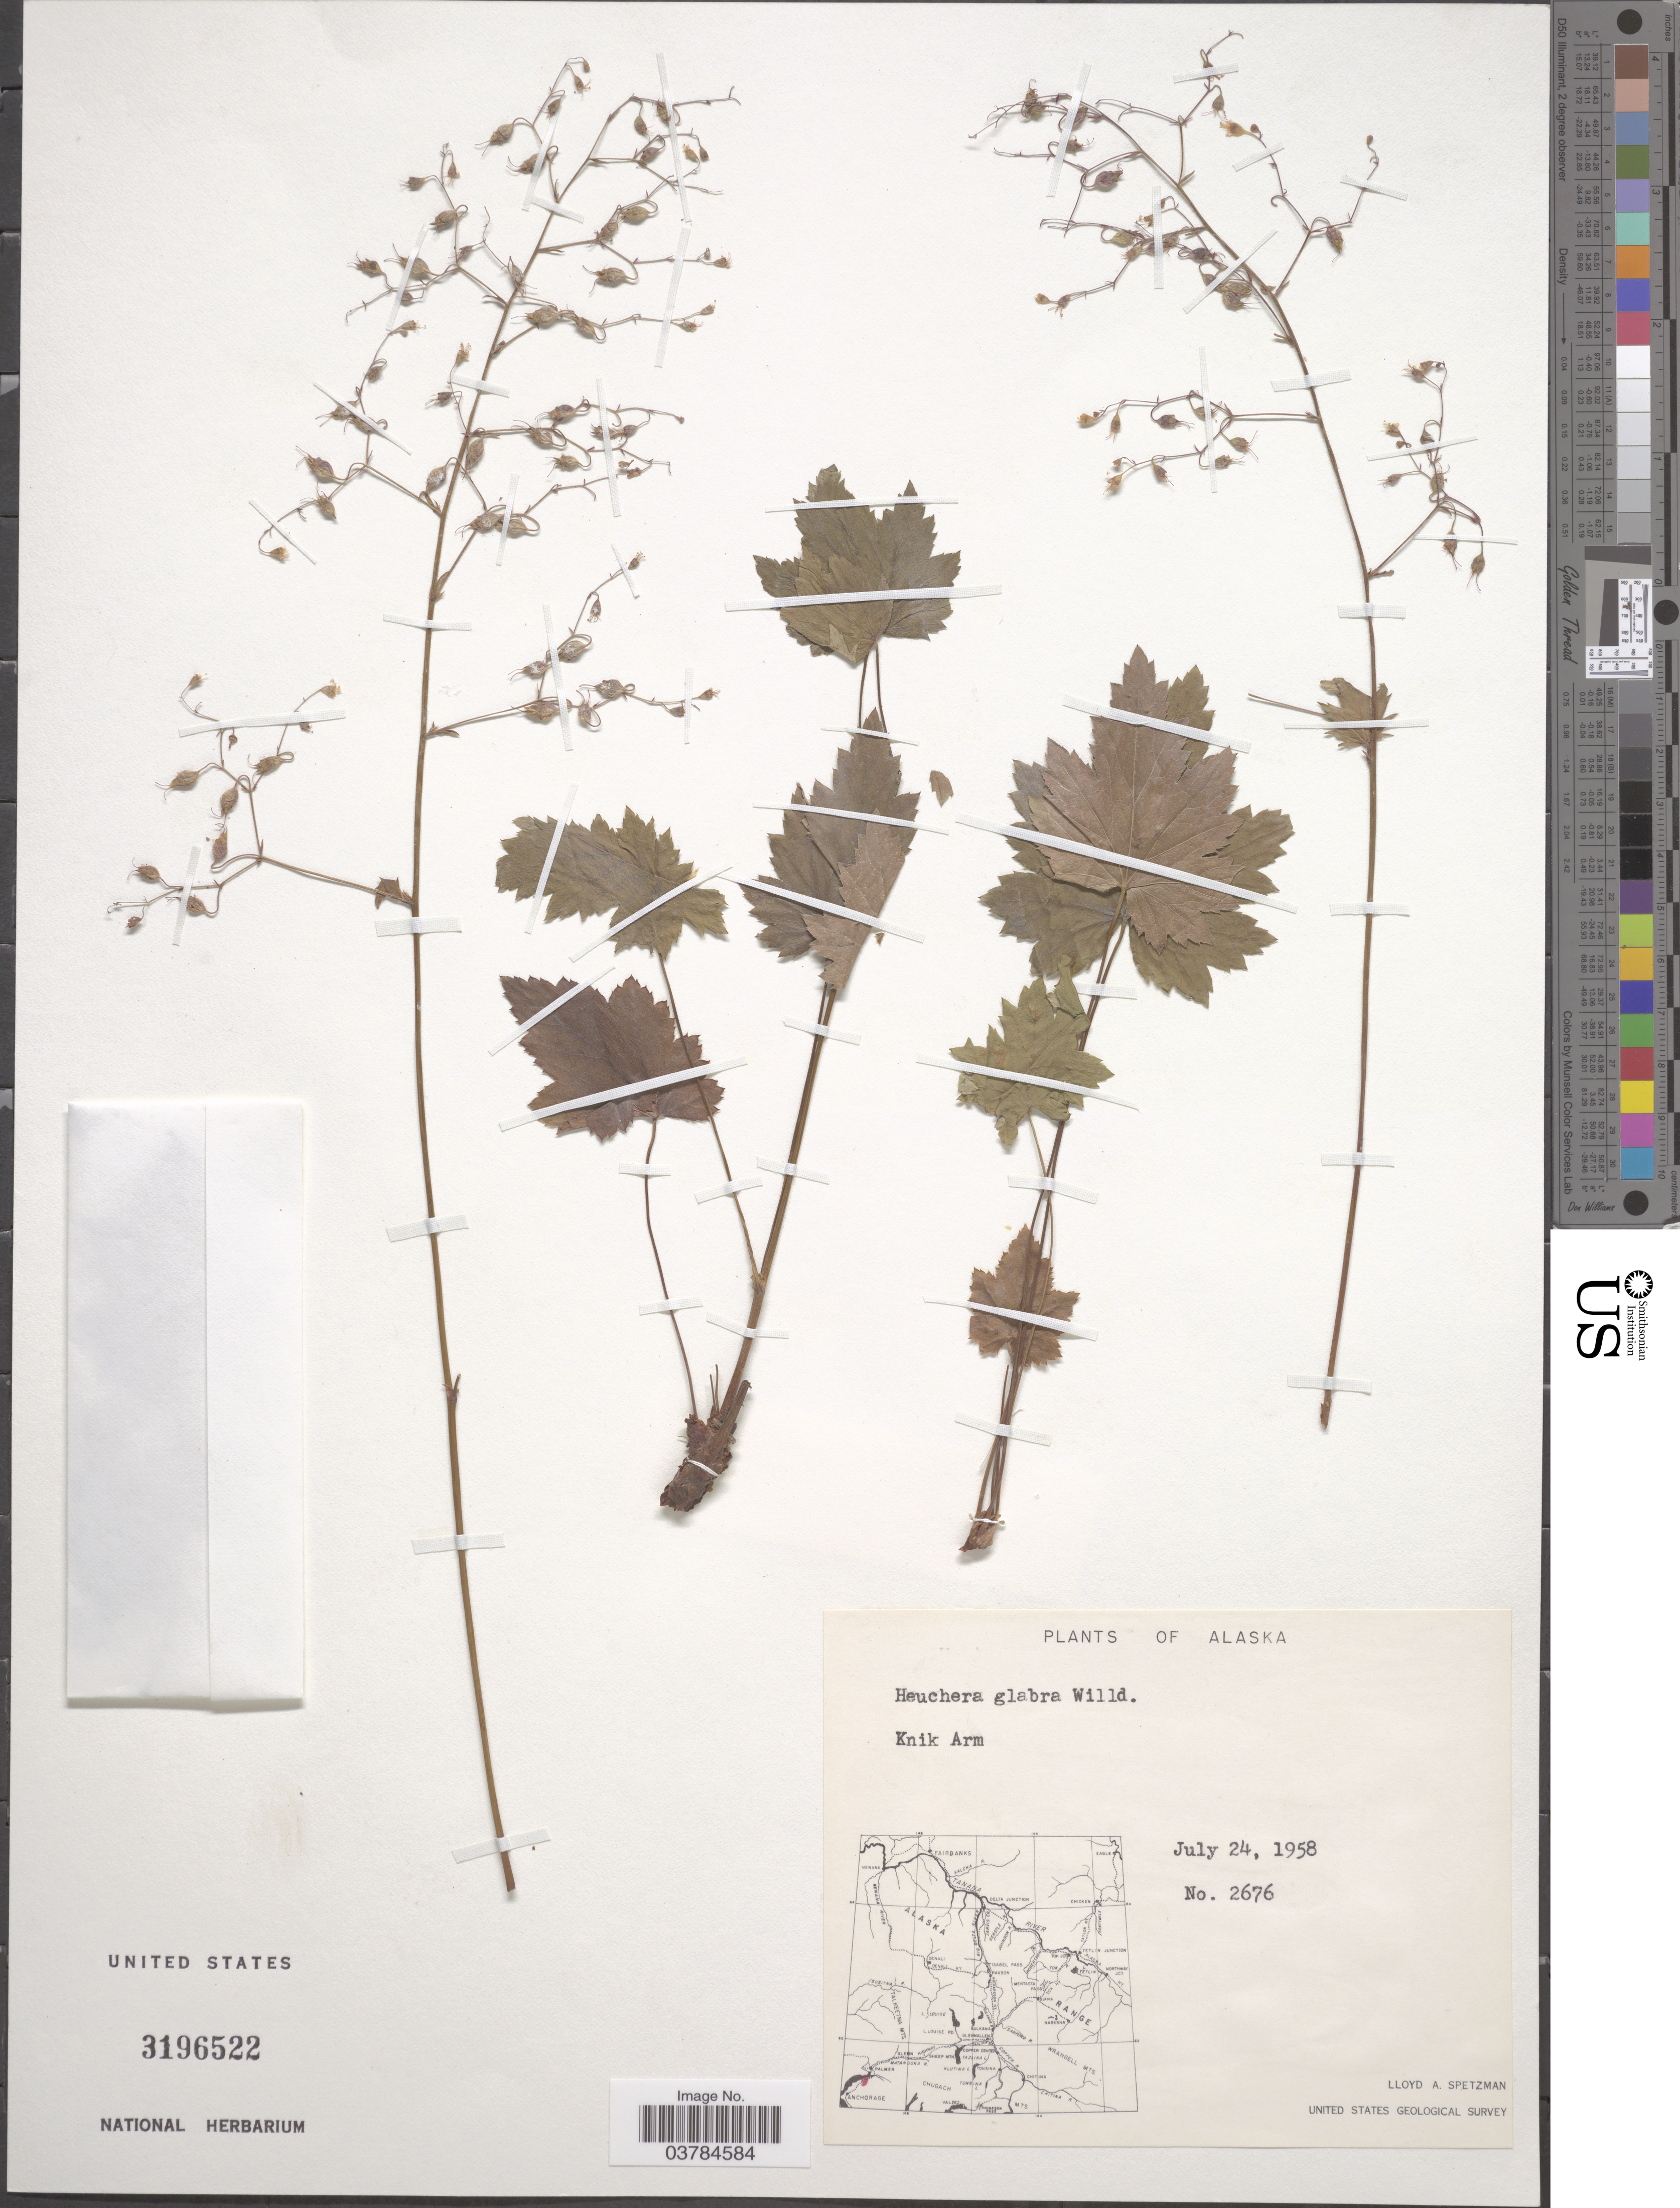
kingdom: Plantae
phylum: Tracheophyta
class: Magnoliopsida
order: Saxifragales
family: Saxifragaceae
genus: Heuchera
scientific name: Heuchera glabra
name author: Willd. ex Roem. & Schult.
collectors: L. Spetzman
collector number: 2676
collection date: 1958-07-24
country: United States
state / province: Alaska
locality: Knik Arm. United States Geological Survey.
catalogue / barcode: US 3196522